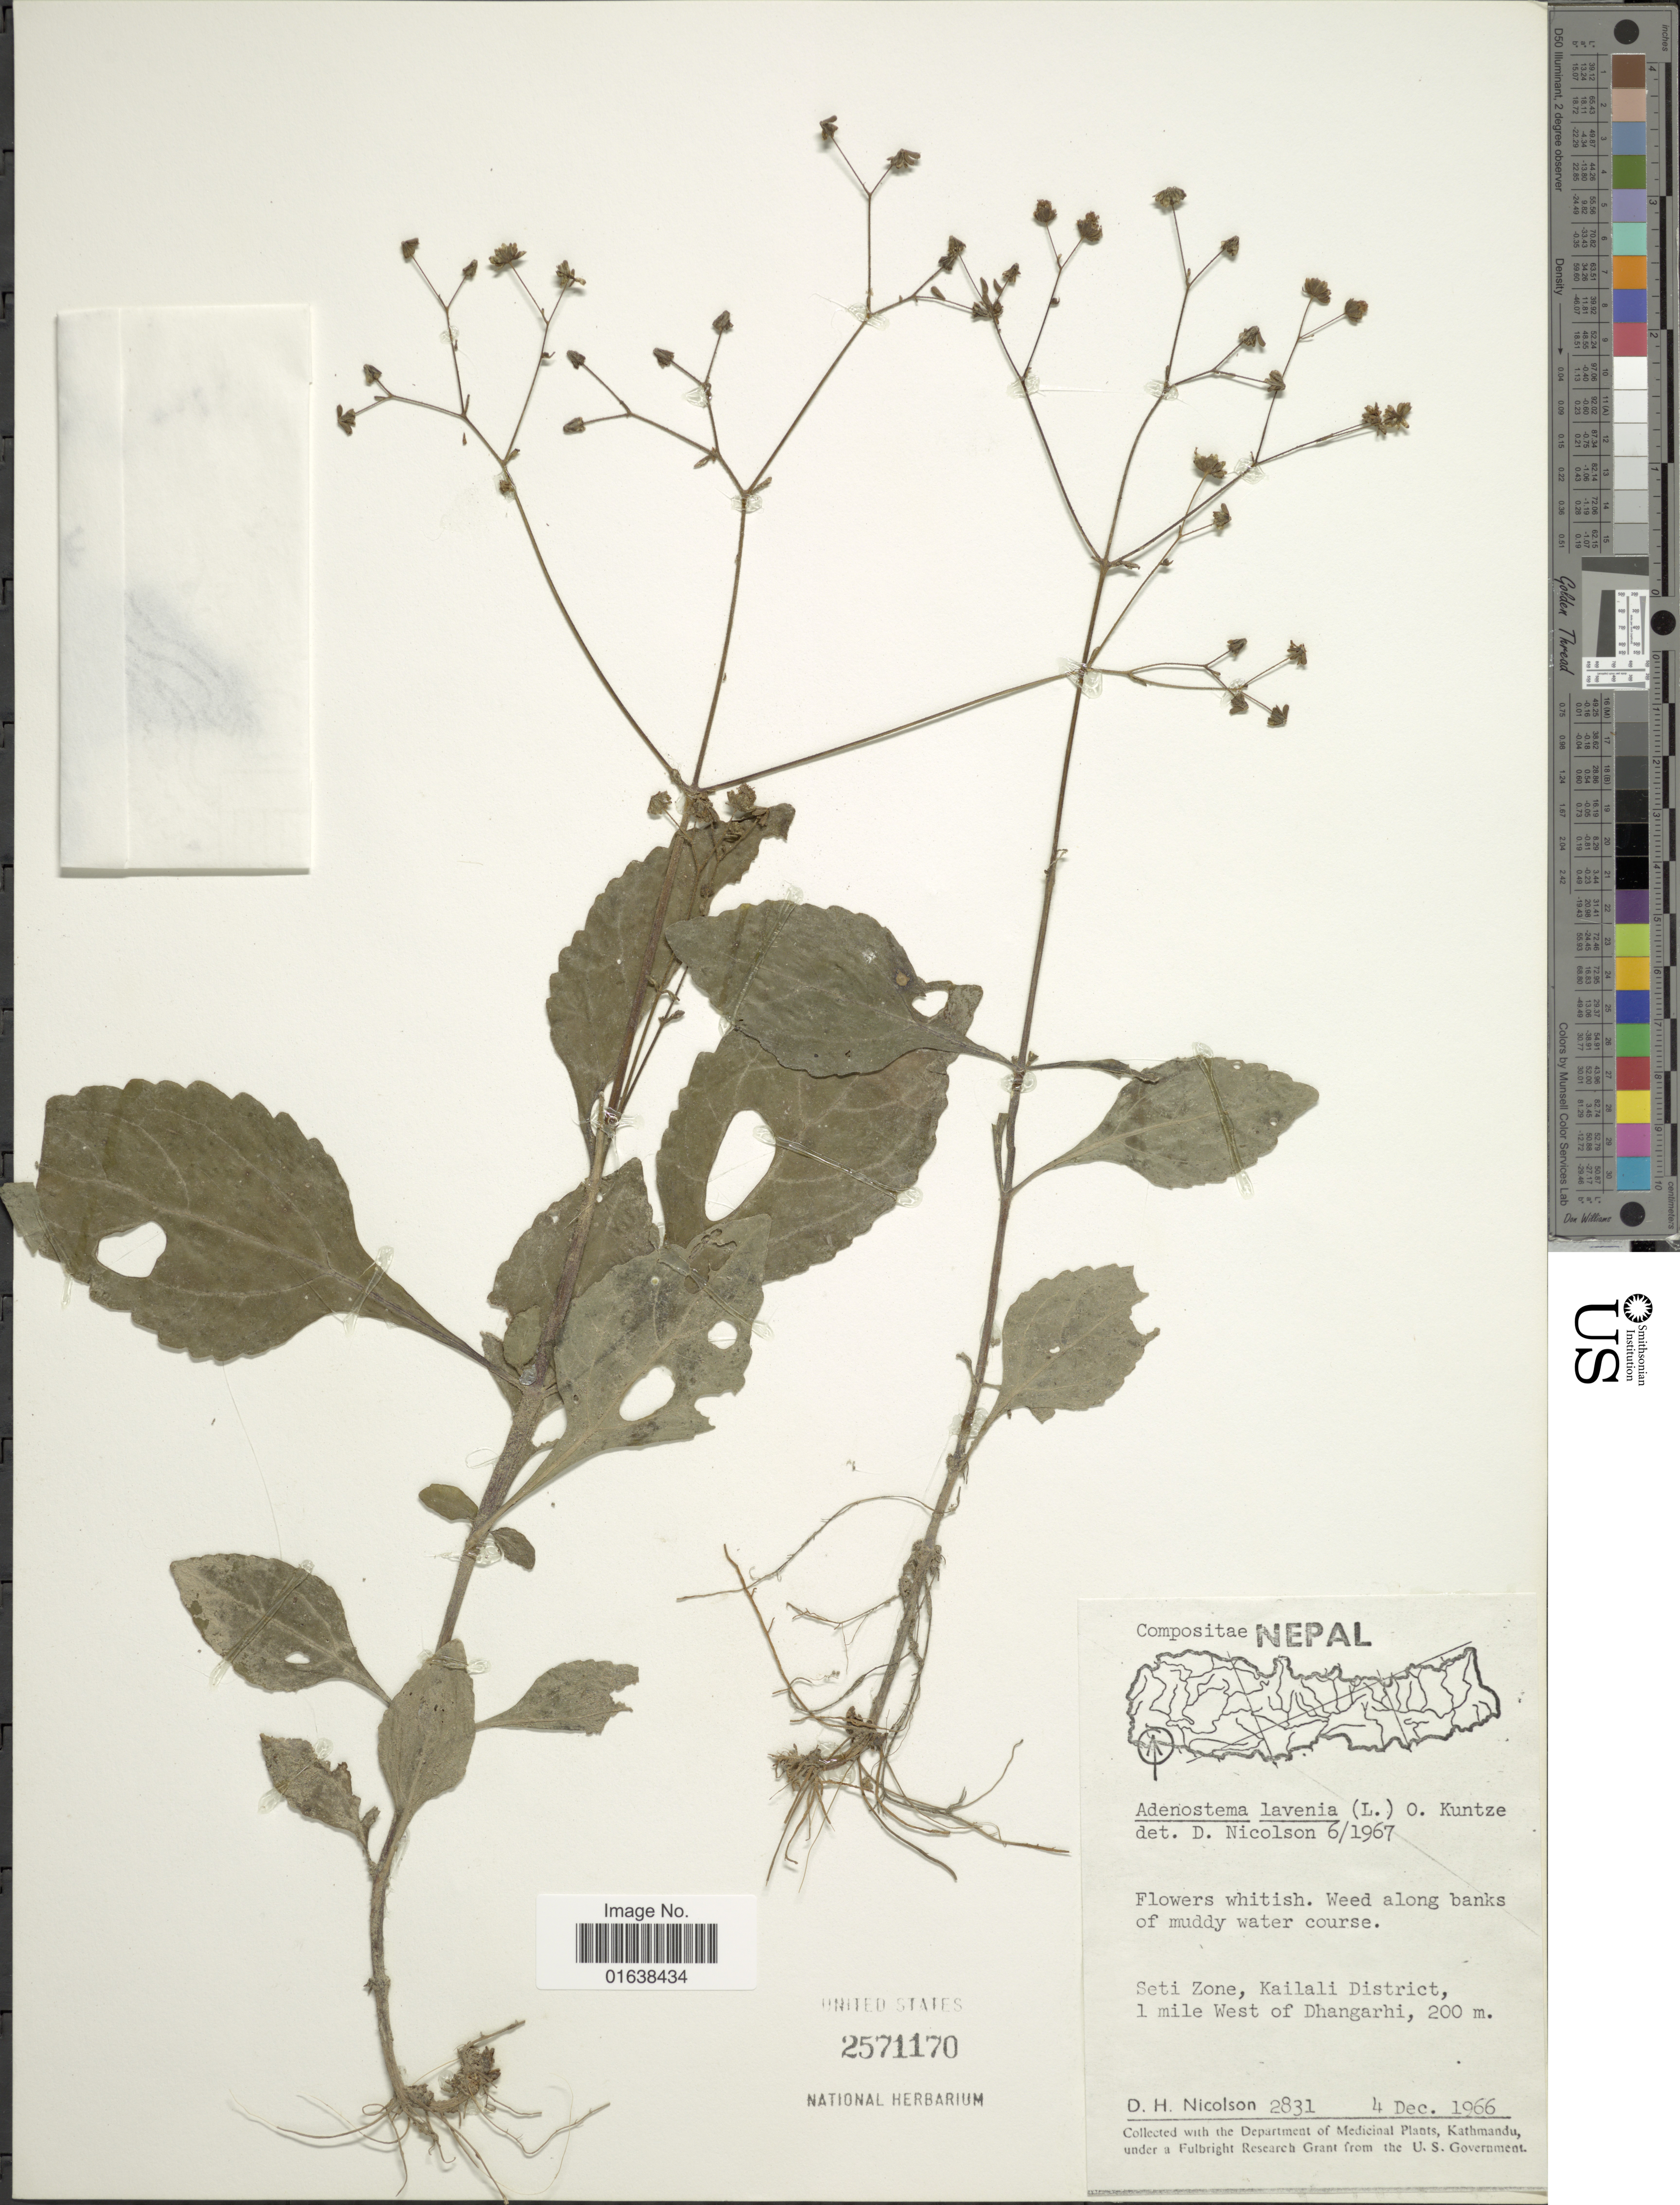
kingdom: Plantae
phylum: Tracheophyta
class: Magnoliopsida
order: Asterales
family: Asteraceae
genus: Adenostemma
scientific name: Adenostemma lavenia var. lavenia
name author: Kuntze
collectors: D. H. Nicolson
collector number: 2831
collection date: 1966-12-04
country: Nepal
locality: Seti Zone, Kailali District. 1 mile West of Dhangarhi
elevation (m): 200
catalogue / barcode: US 2571170